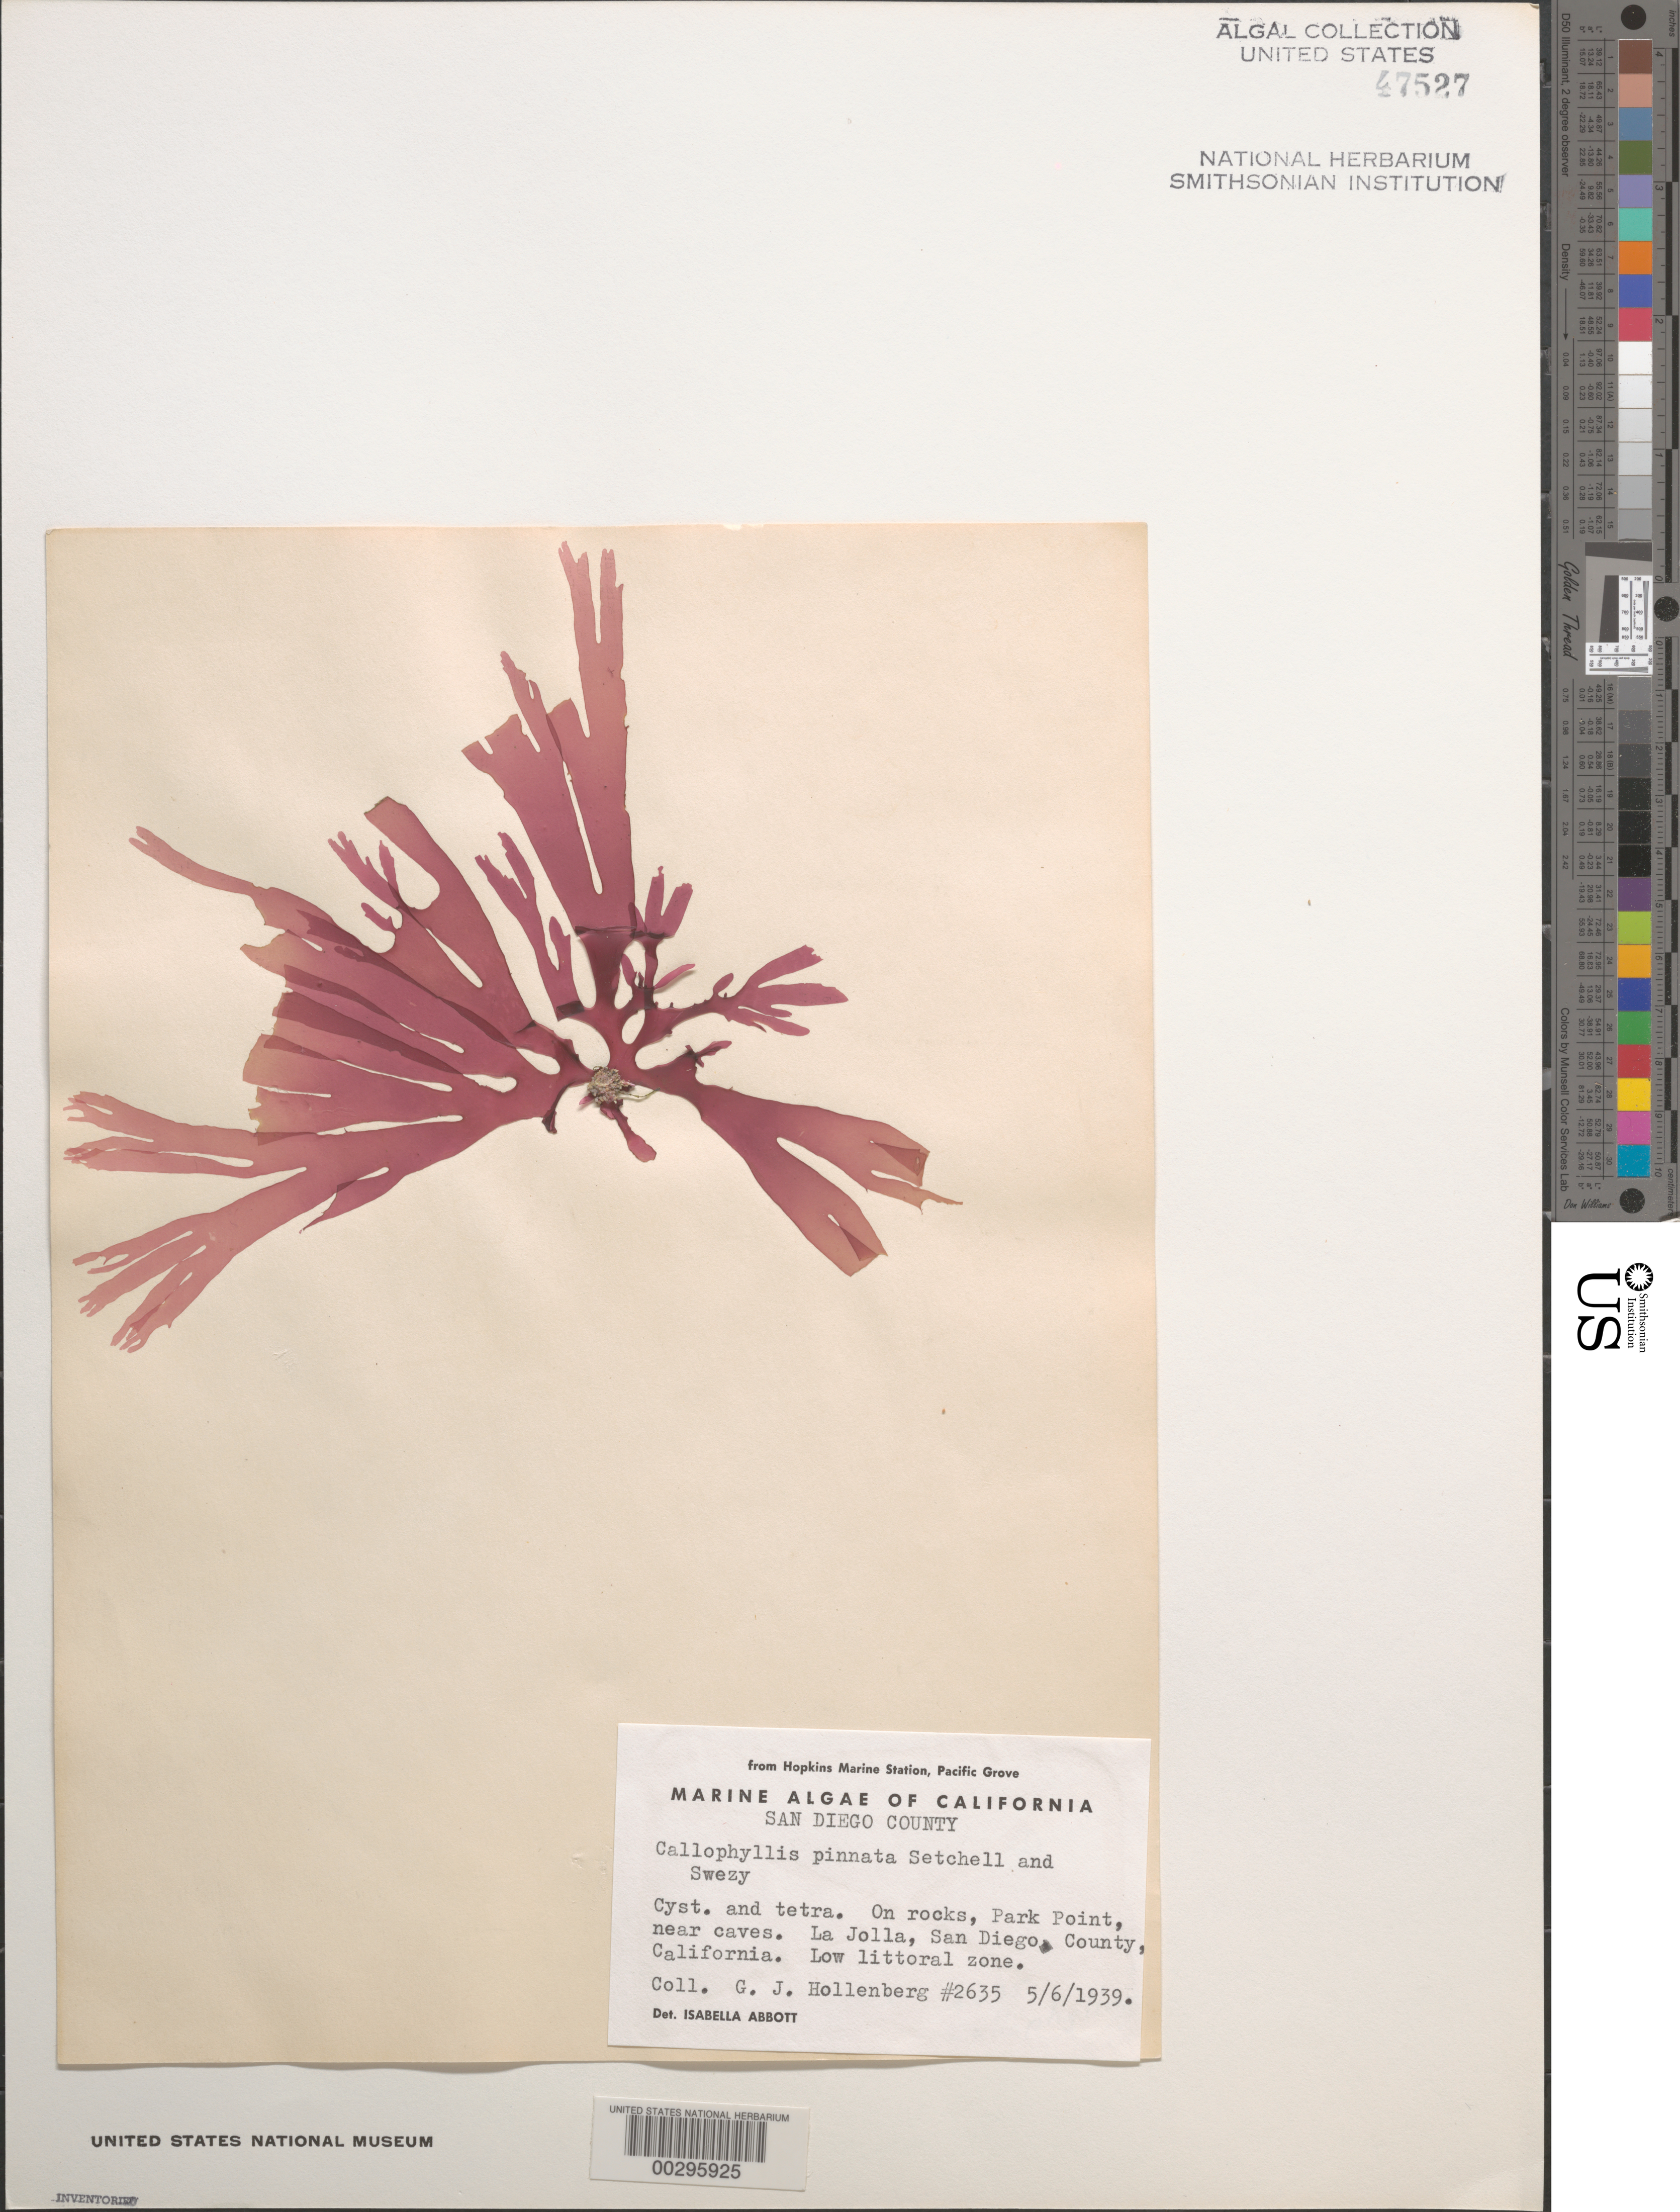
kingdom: Plantae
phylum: Rhodophyta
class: Florideophyceae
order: Gigartinales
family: Kallymeniaceae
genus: Callophyllis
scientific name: Callophyllis pinnata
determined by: Abbott, Isabella A.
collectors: G. Hollenberg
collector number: GJH 2635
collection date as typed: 06 May 1939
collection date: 1939-05-06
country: United States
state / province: California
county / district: San Diego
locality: La Jolla, Park Point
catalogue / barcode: US 47527